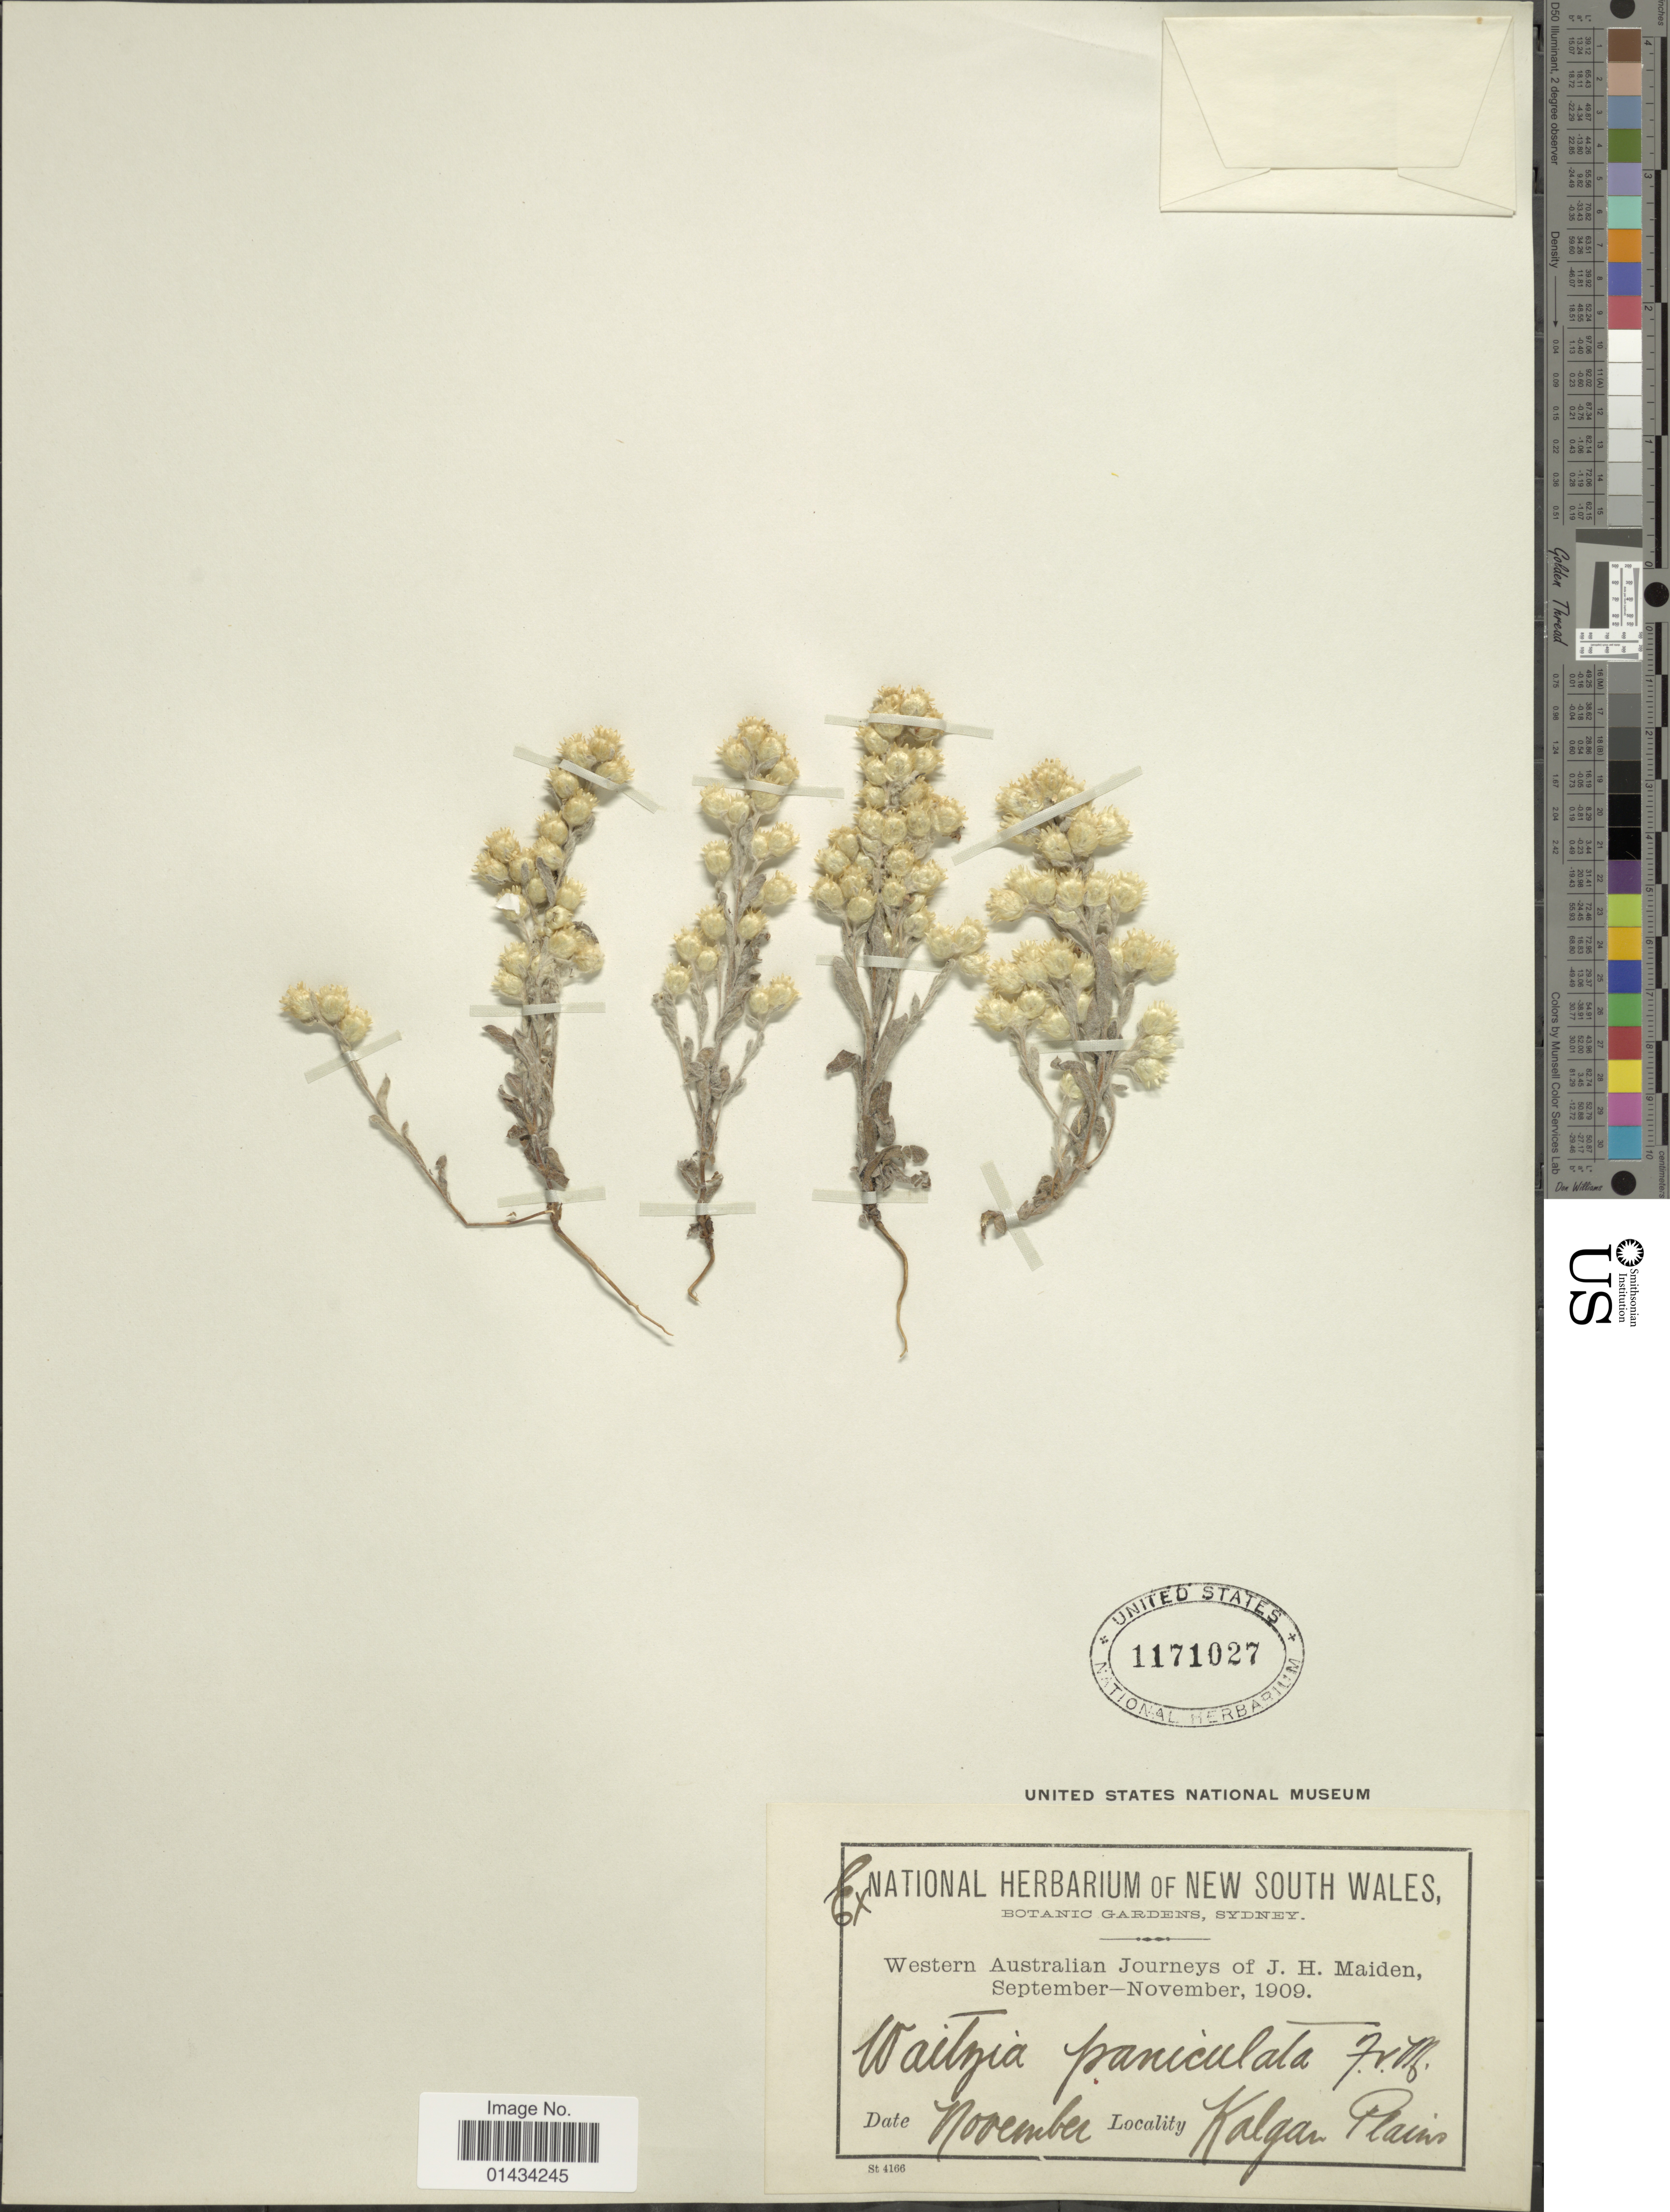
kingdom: Plantae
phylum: Tracheophyta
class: Magnoliopsida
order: Asterales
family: Asteraceae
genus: Waitzia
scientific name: Waitzia paniculata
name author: F. Muell. ex Benth.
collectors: J. Maiden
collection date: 1909-11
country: Australia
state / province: Western Australia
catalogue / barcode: US 1171027